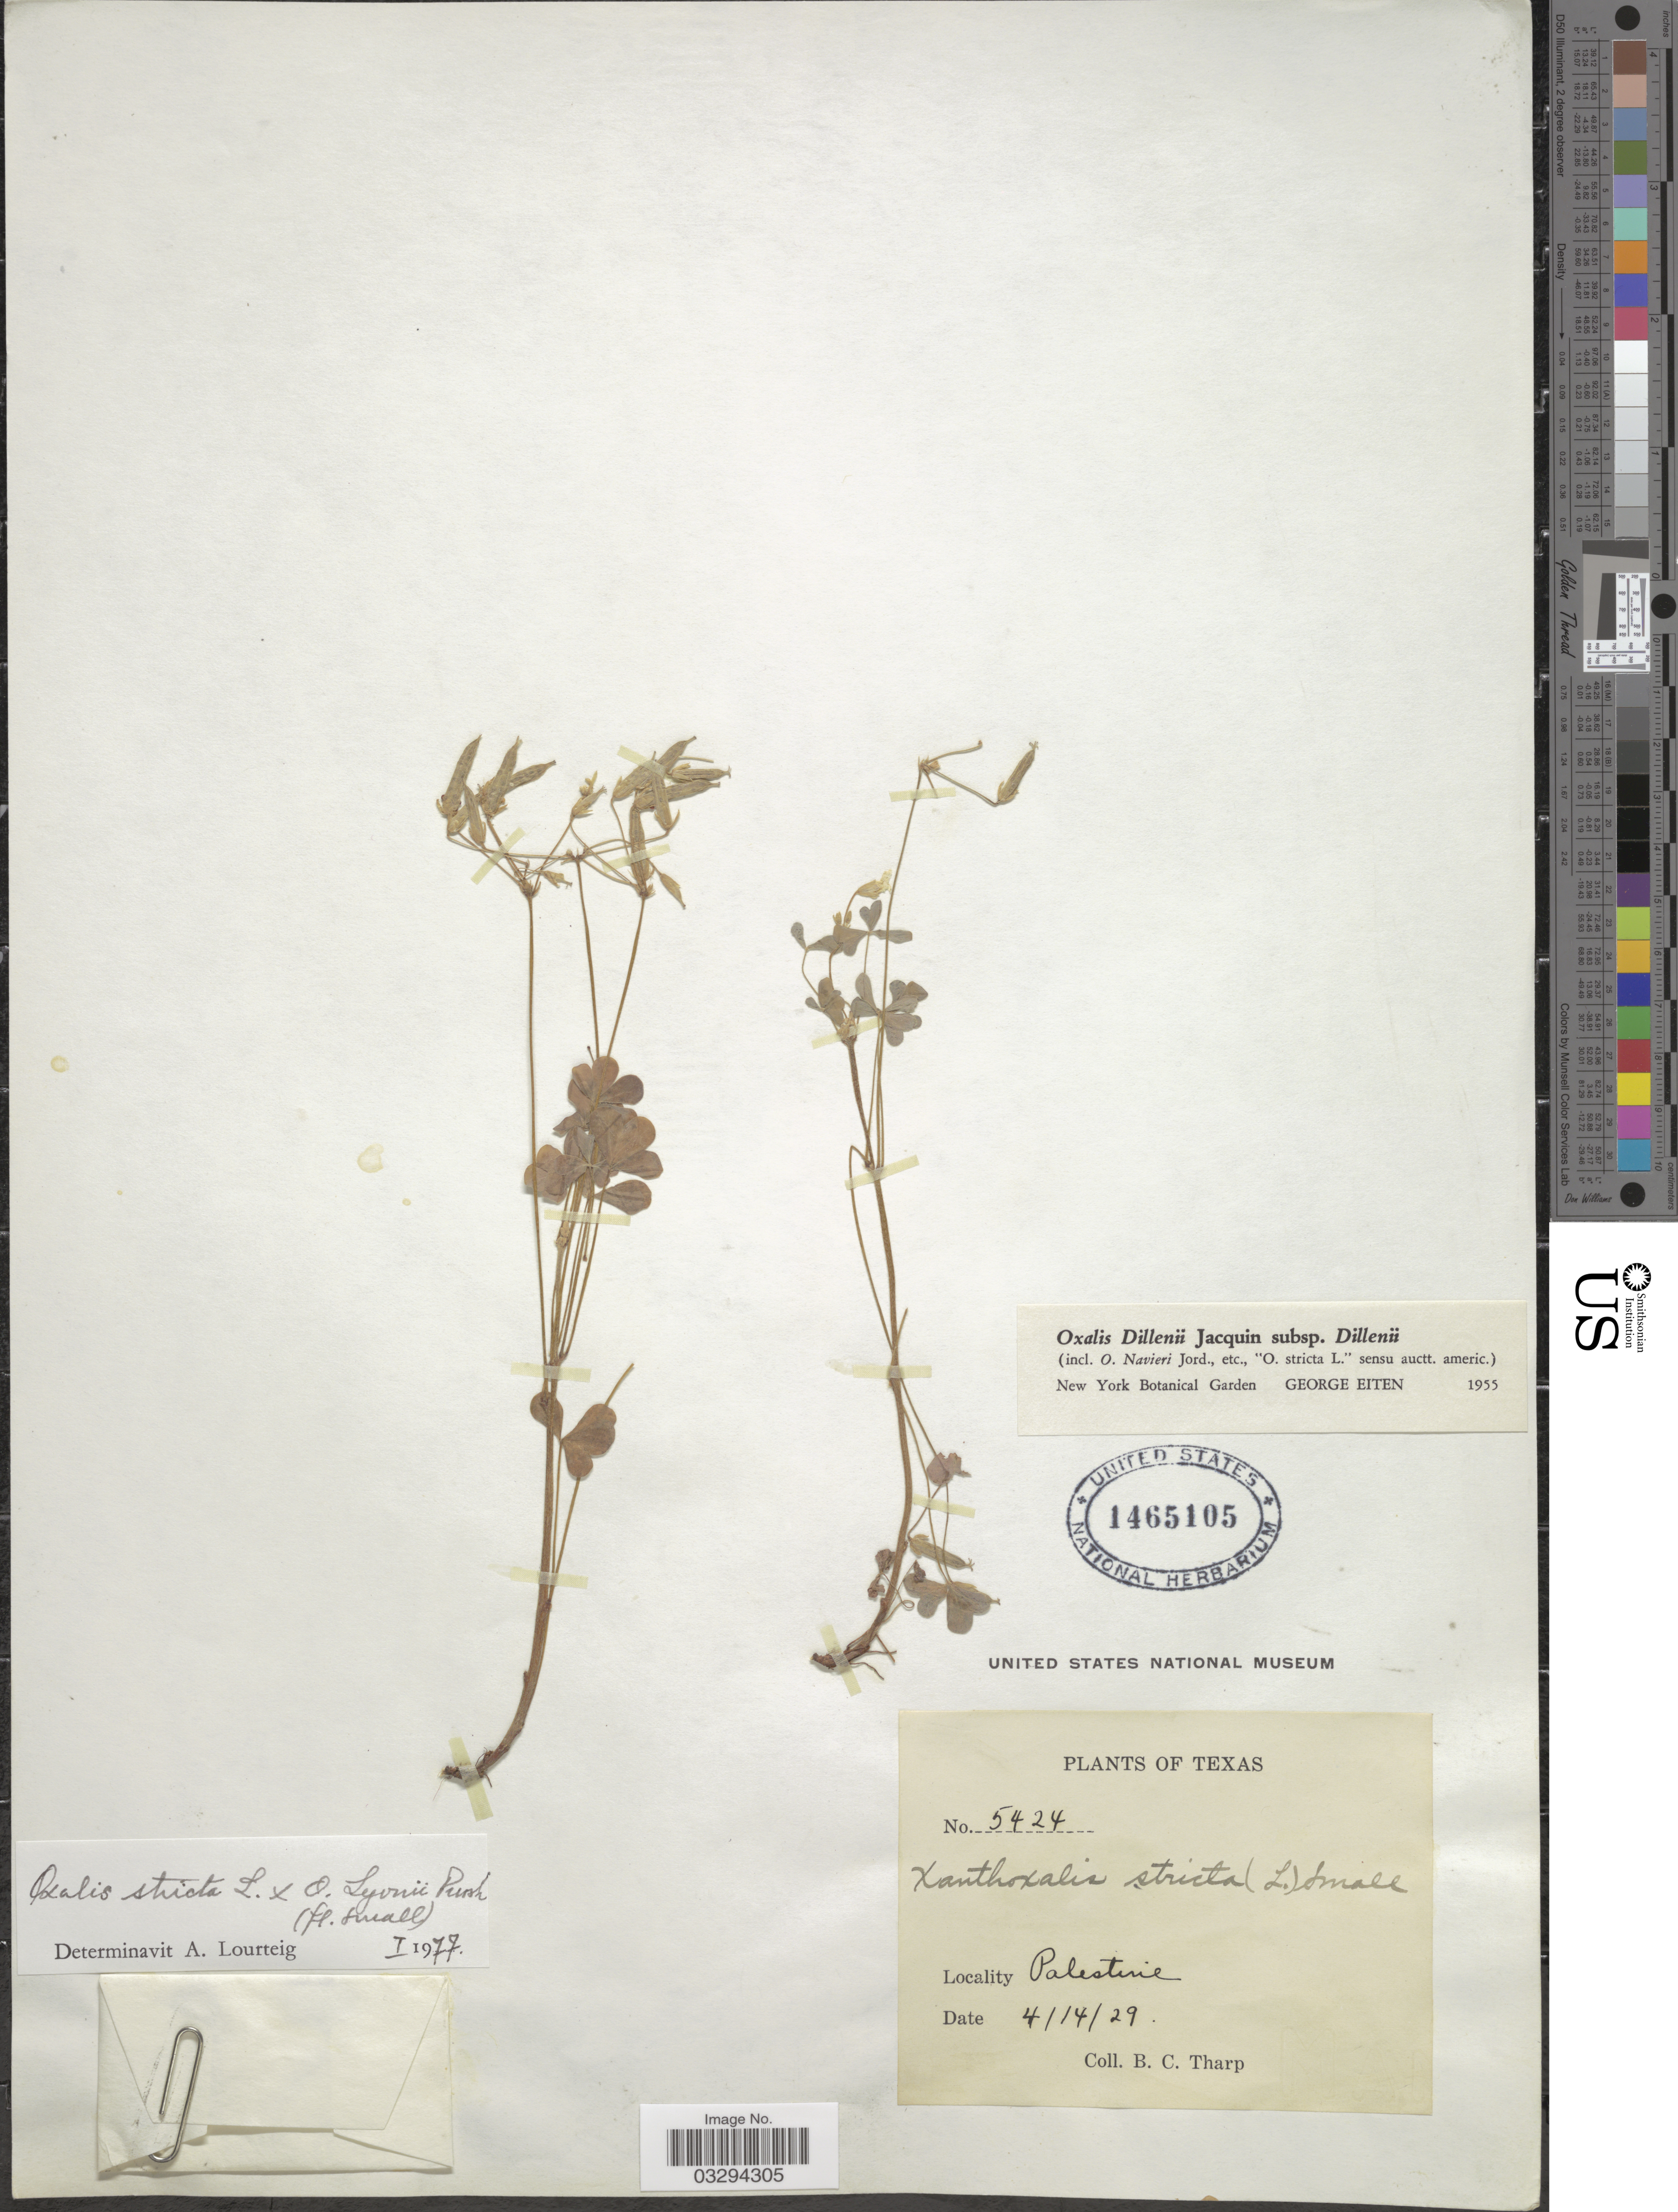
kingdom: Plantae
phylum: Tracheophyta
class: Magnoliopsida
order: Oxalidales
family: Oxalidaceae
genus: Oxalis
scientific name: Oxalis lyonii x O. stricta L.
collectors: B. C. Tharp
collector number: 5424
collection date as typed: Transcribed d/m/y: 14/4/29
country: United States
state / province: Texas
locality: Palestine.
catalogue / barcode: US 1465105